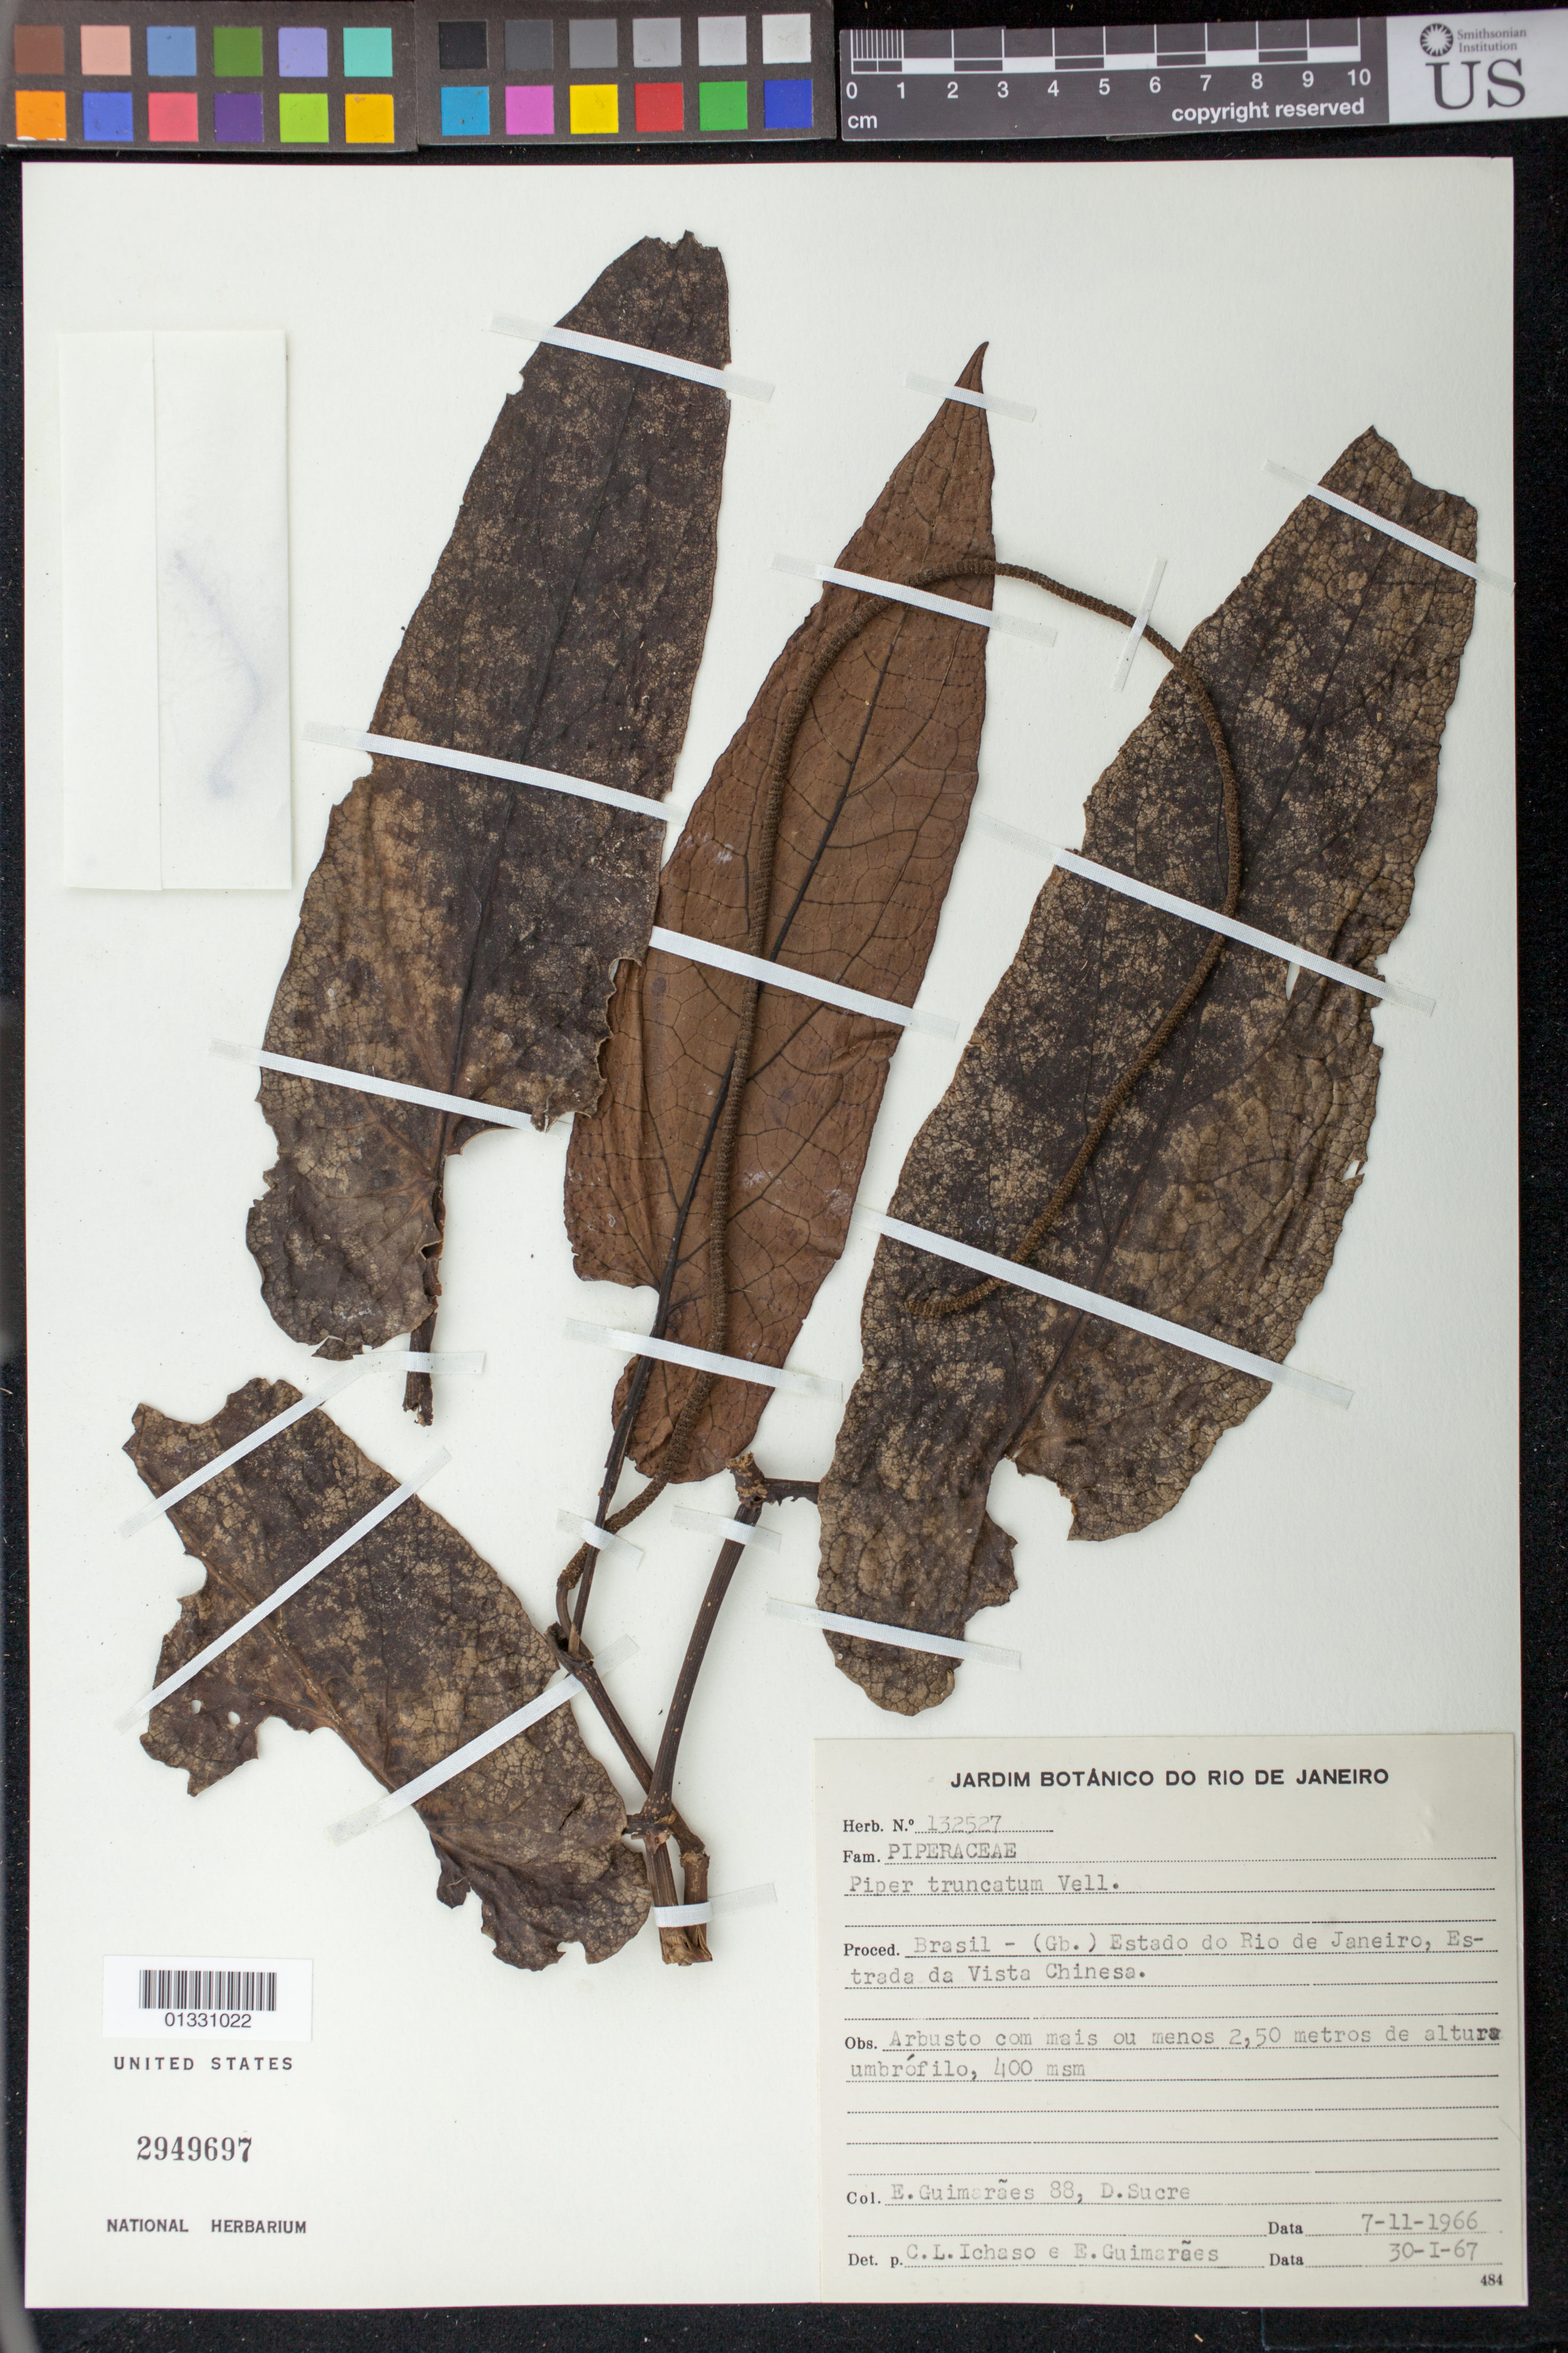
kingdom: Plantae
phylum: Tracheophyta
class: Magnoliopsida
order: Piperales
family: Piperaceae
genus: Piper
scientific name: Piper truncatum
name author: Vell.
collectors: E. Guimaraes & D. Sucre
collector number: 88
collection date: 1966-11-07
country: Brazil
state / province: Rio de Janeiro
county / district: Rio de Janeiro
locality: Estrada da Vista Chinesa.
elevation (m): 400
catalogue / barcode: US 2949697